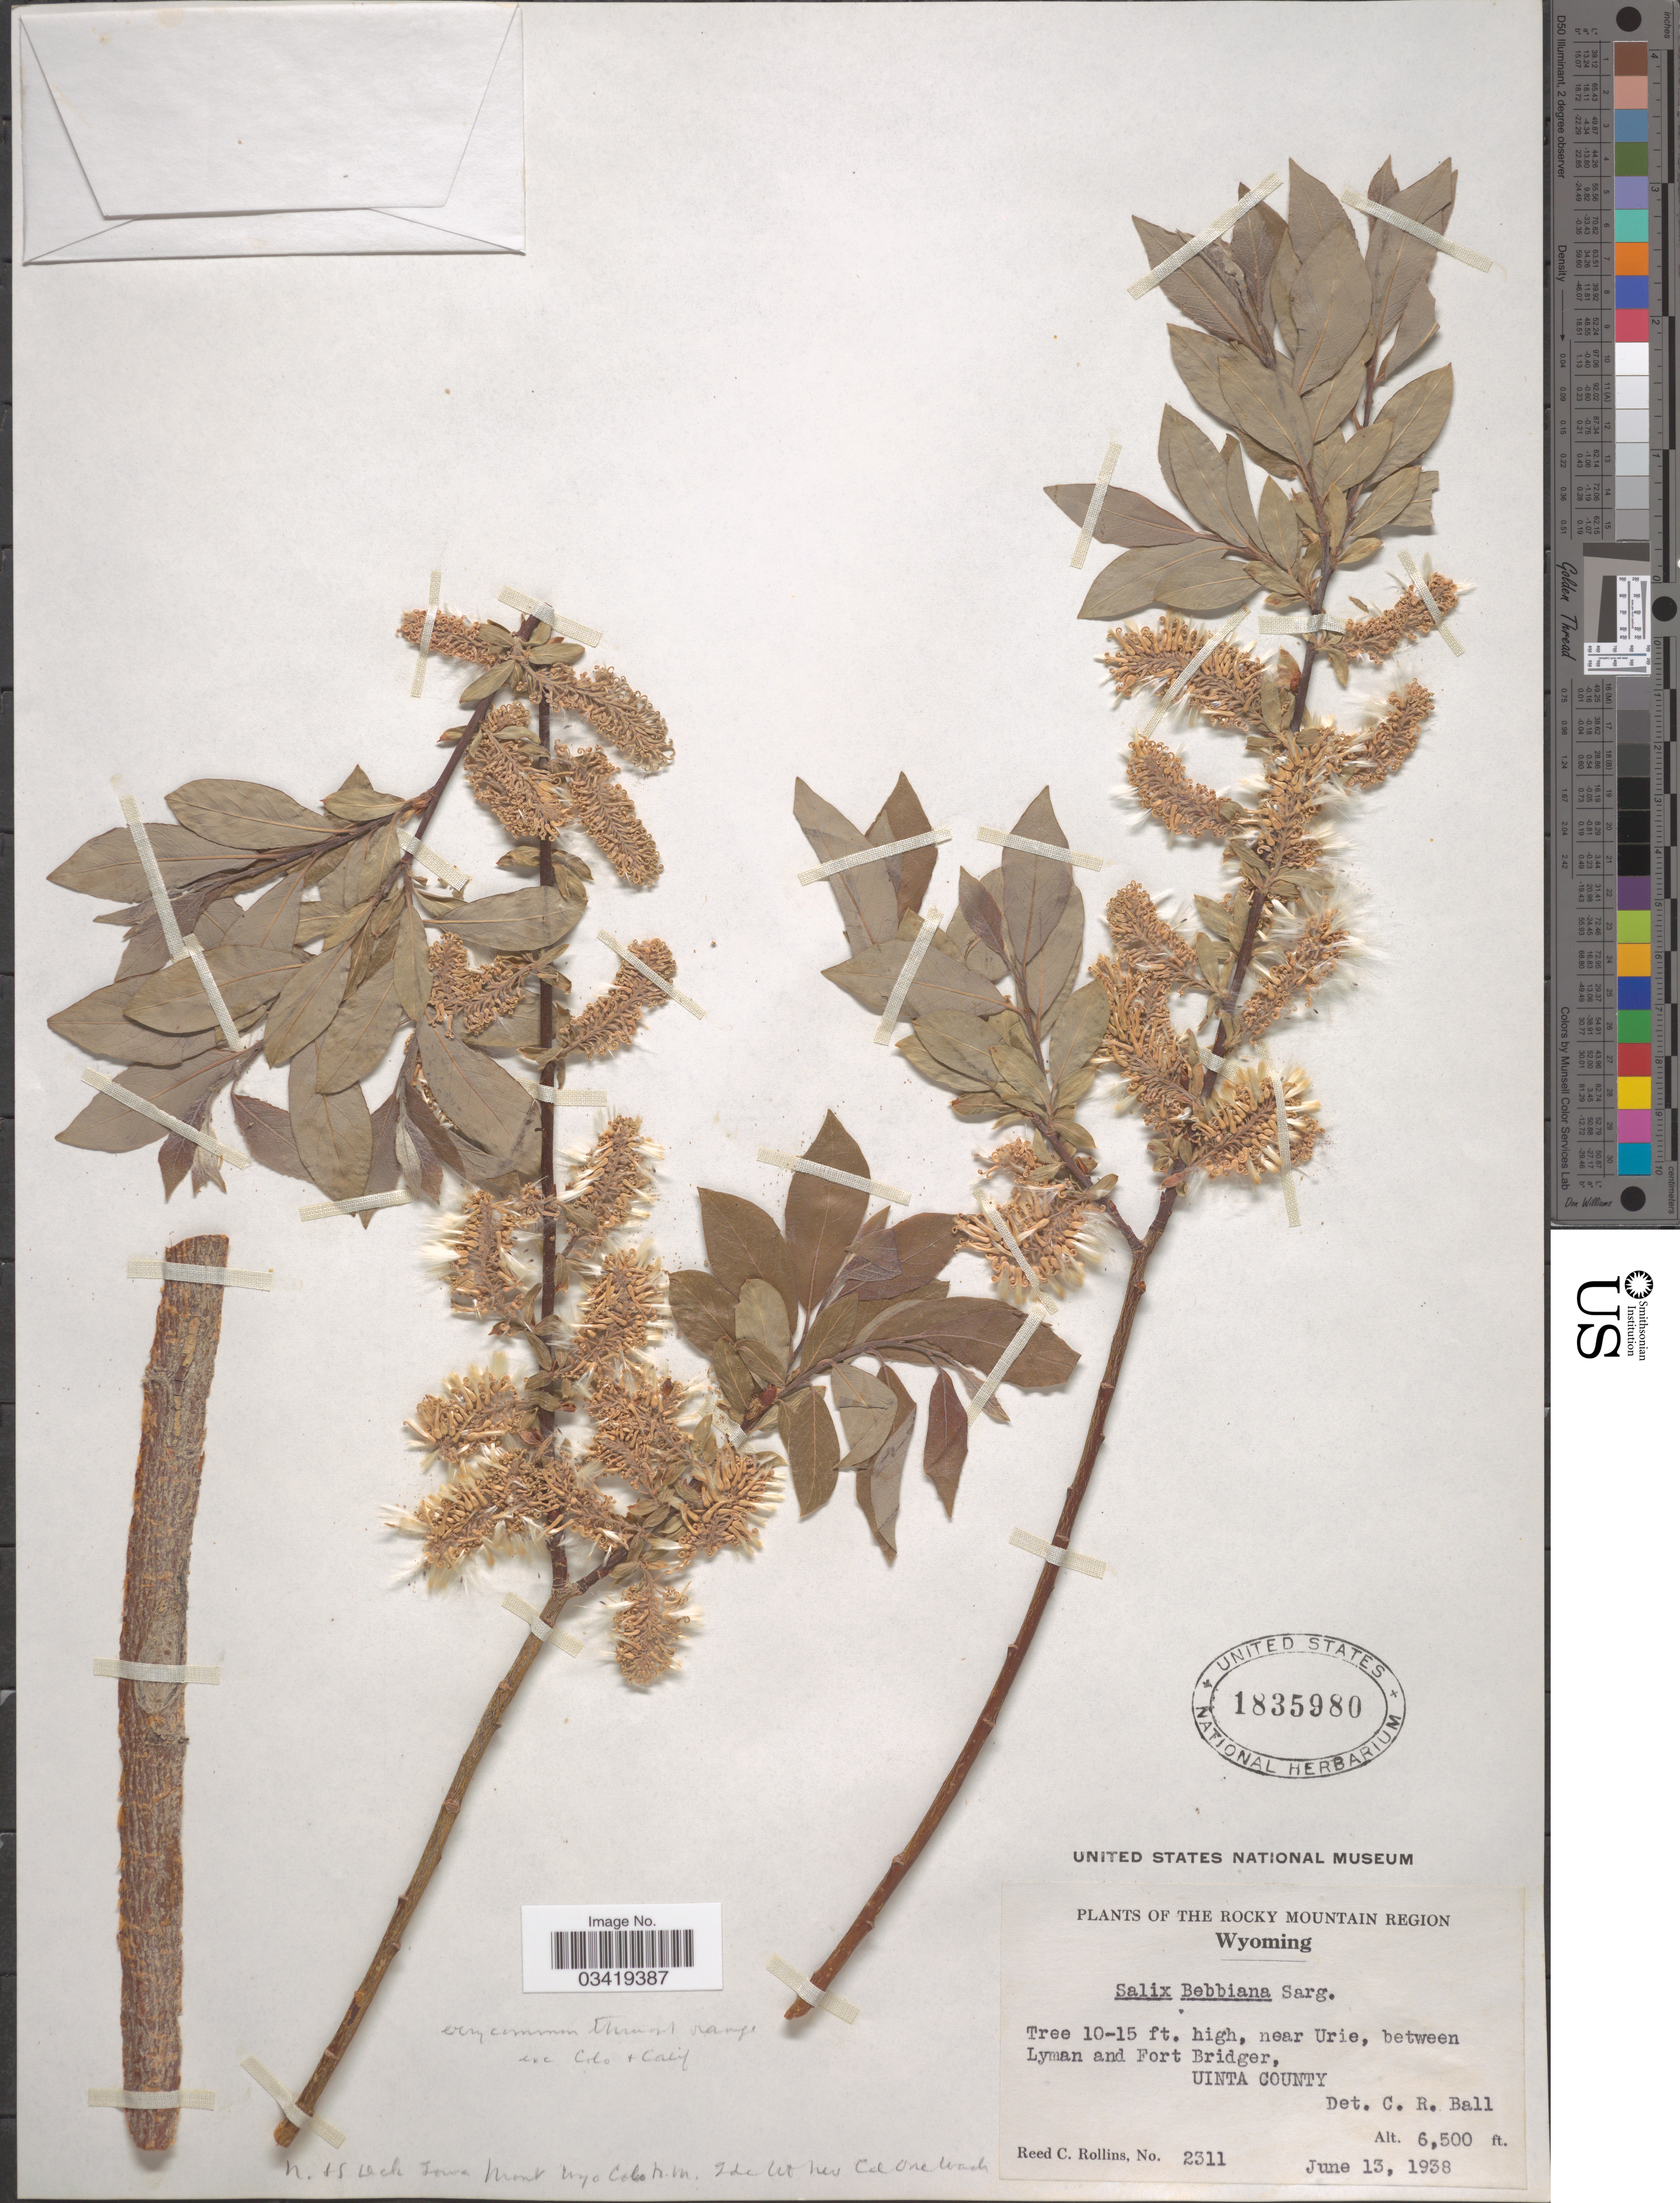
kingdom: Plantae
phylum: Tracheophyta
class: Magnoliopsida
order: Malpighiales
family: Salicaceae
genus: Salix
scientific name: Salix bebbiana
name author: Sarg.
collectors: R. C. Rollins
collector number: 2311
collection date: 1938-06-13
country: United States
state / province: Wyoming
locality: The Rocky Mountain Region. Near Urie, between Lyman and Fort Bridger, Uinta County.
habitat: near Urie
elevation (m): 1981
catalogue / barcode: US 1835980